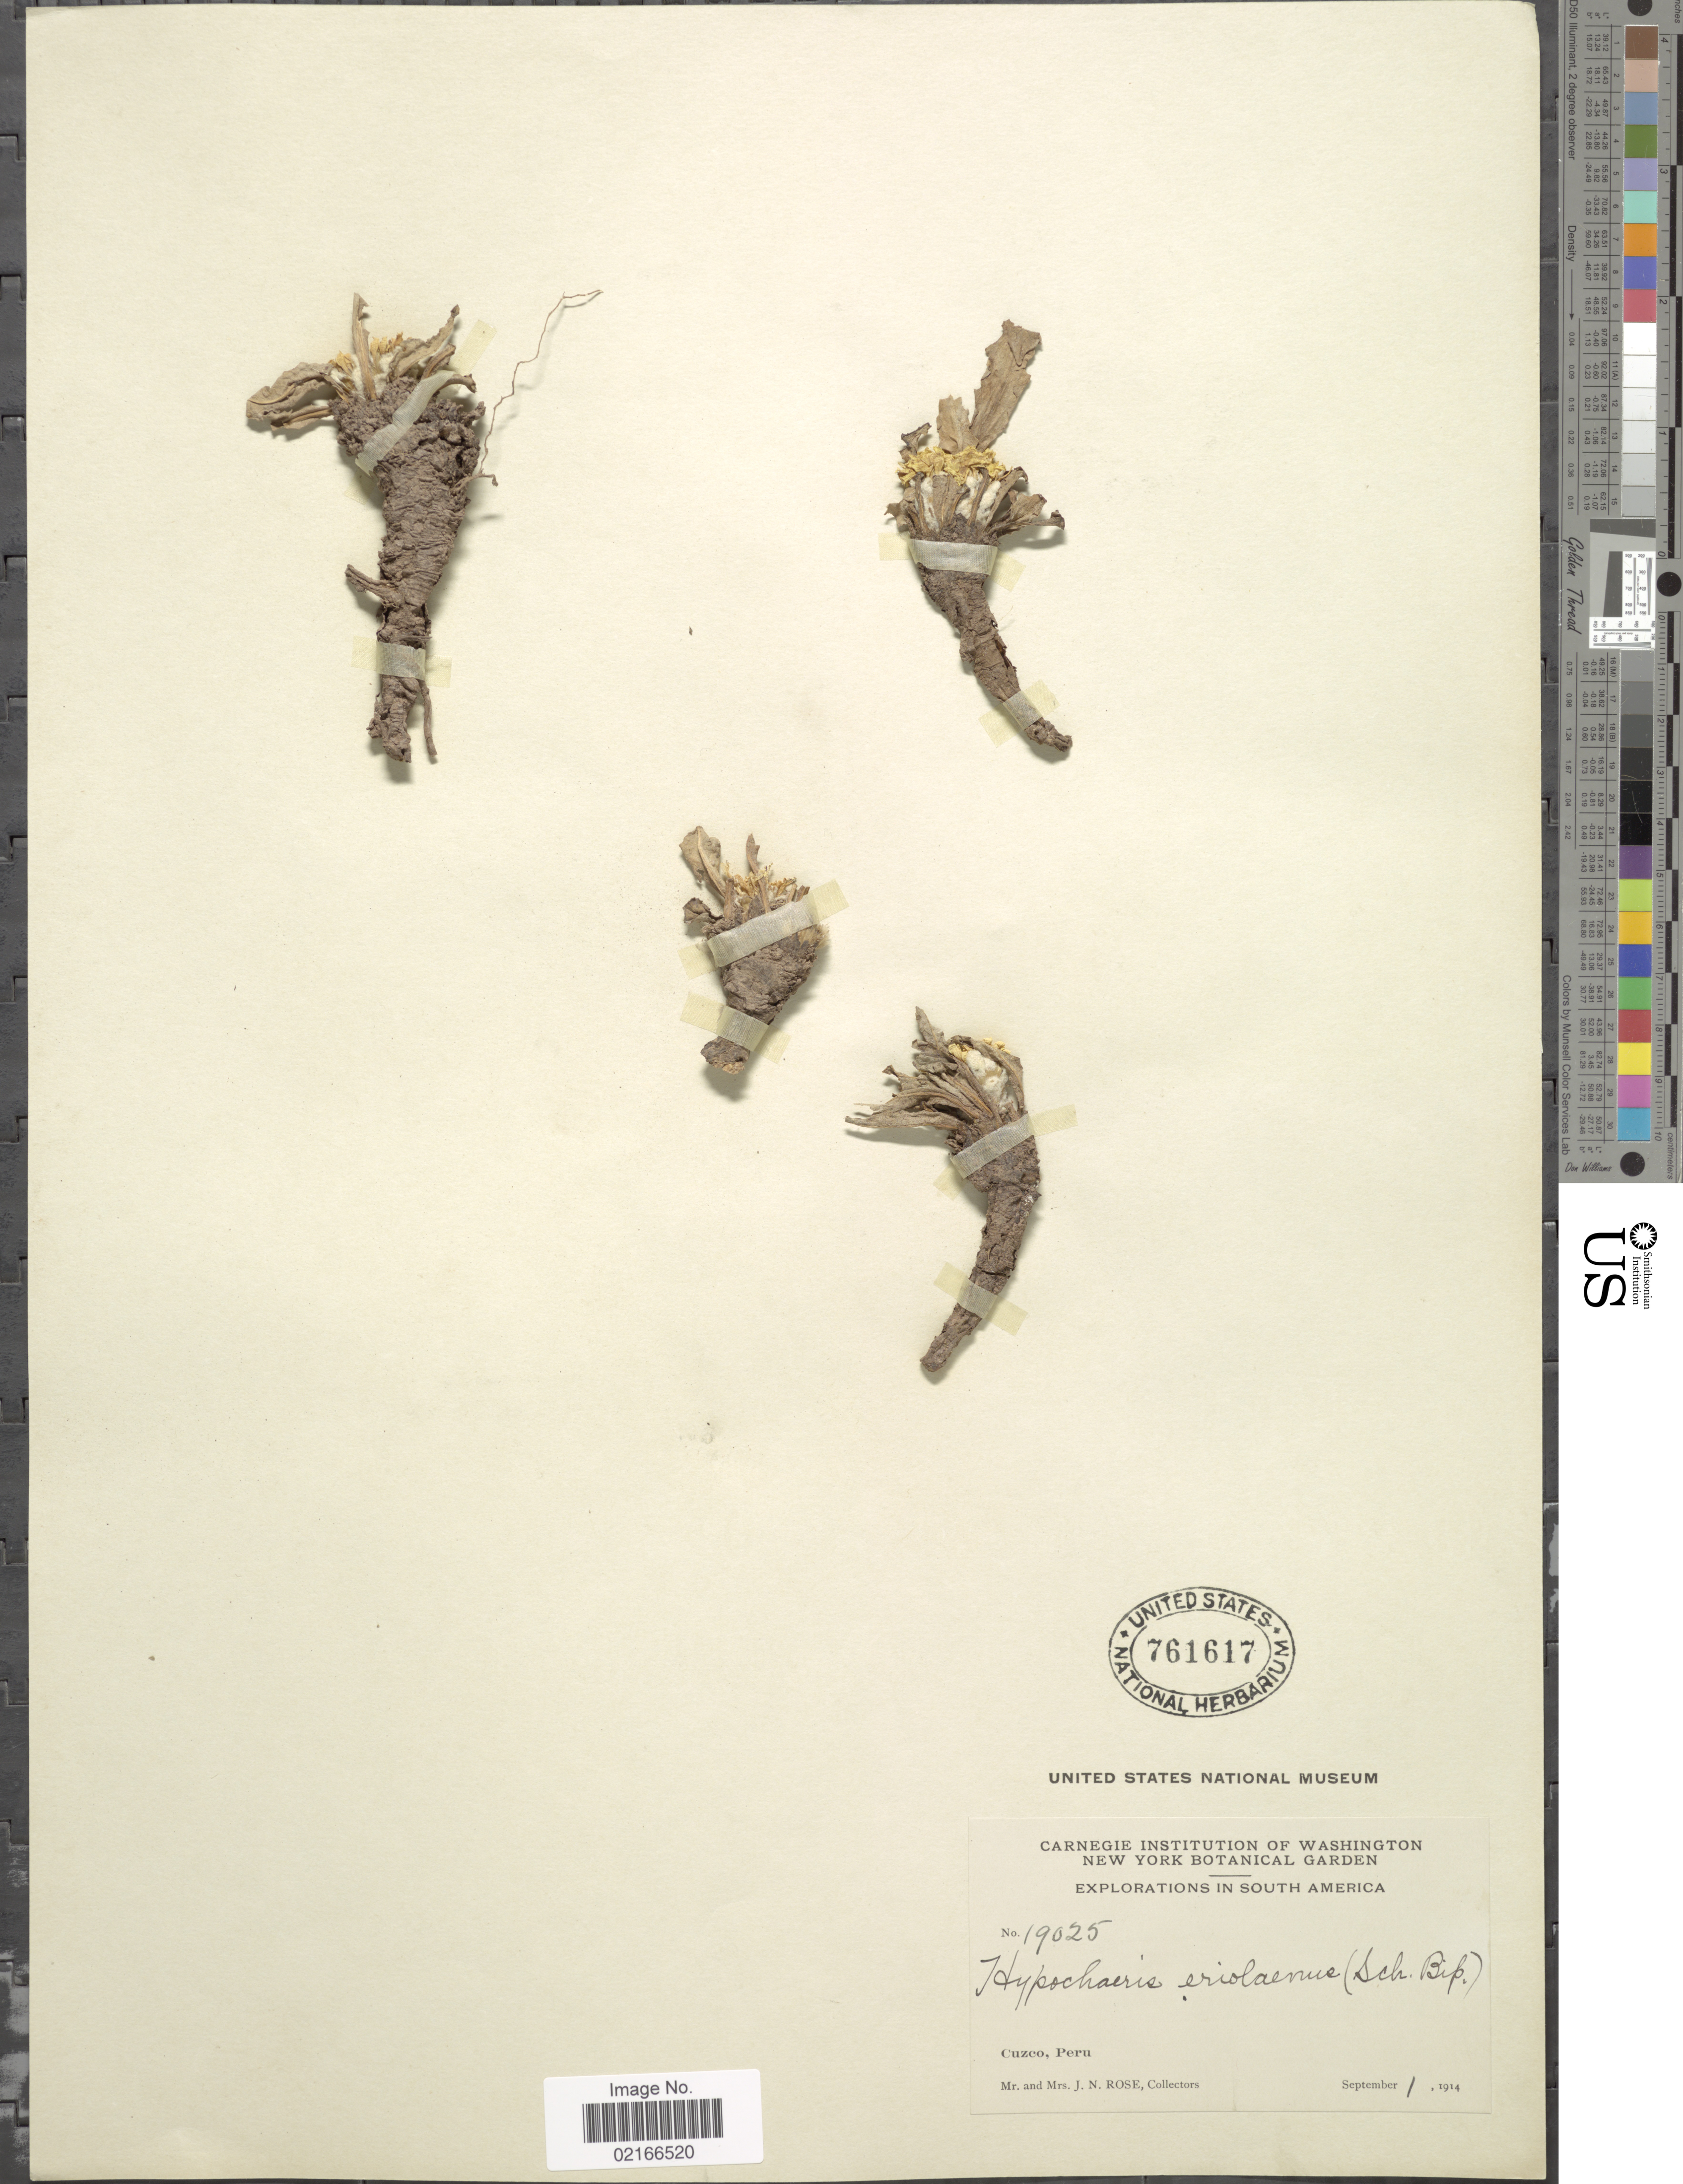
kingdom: Plantae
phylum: Tracheophyta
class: Magnoliopsida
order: Asterales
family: Asteraceae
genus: Hypochaeris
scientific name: Hypochaeris eriolaena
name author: (Sch. Bip.) Reiche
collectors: J. N. Rose & L. B. Rose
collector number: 19025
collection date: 1914-09-01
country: Peru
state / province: Cusco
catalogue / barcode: US 761617